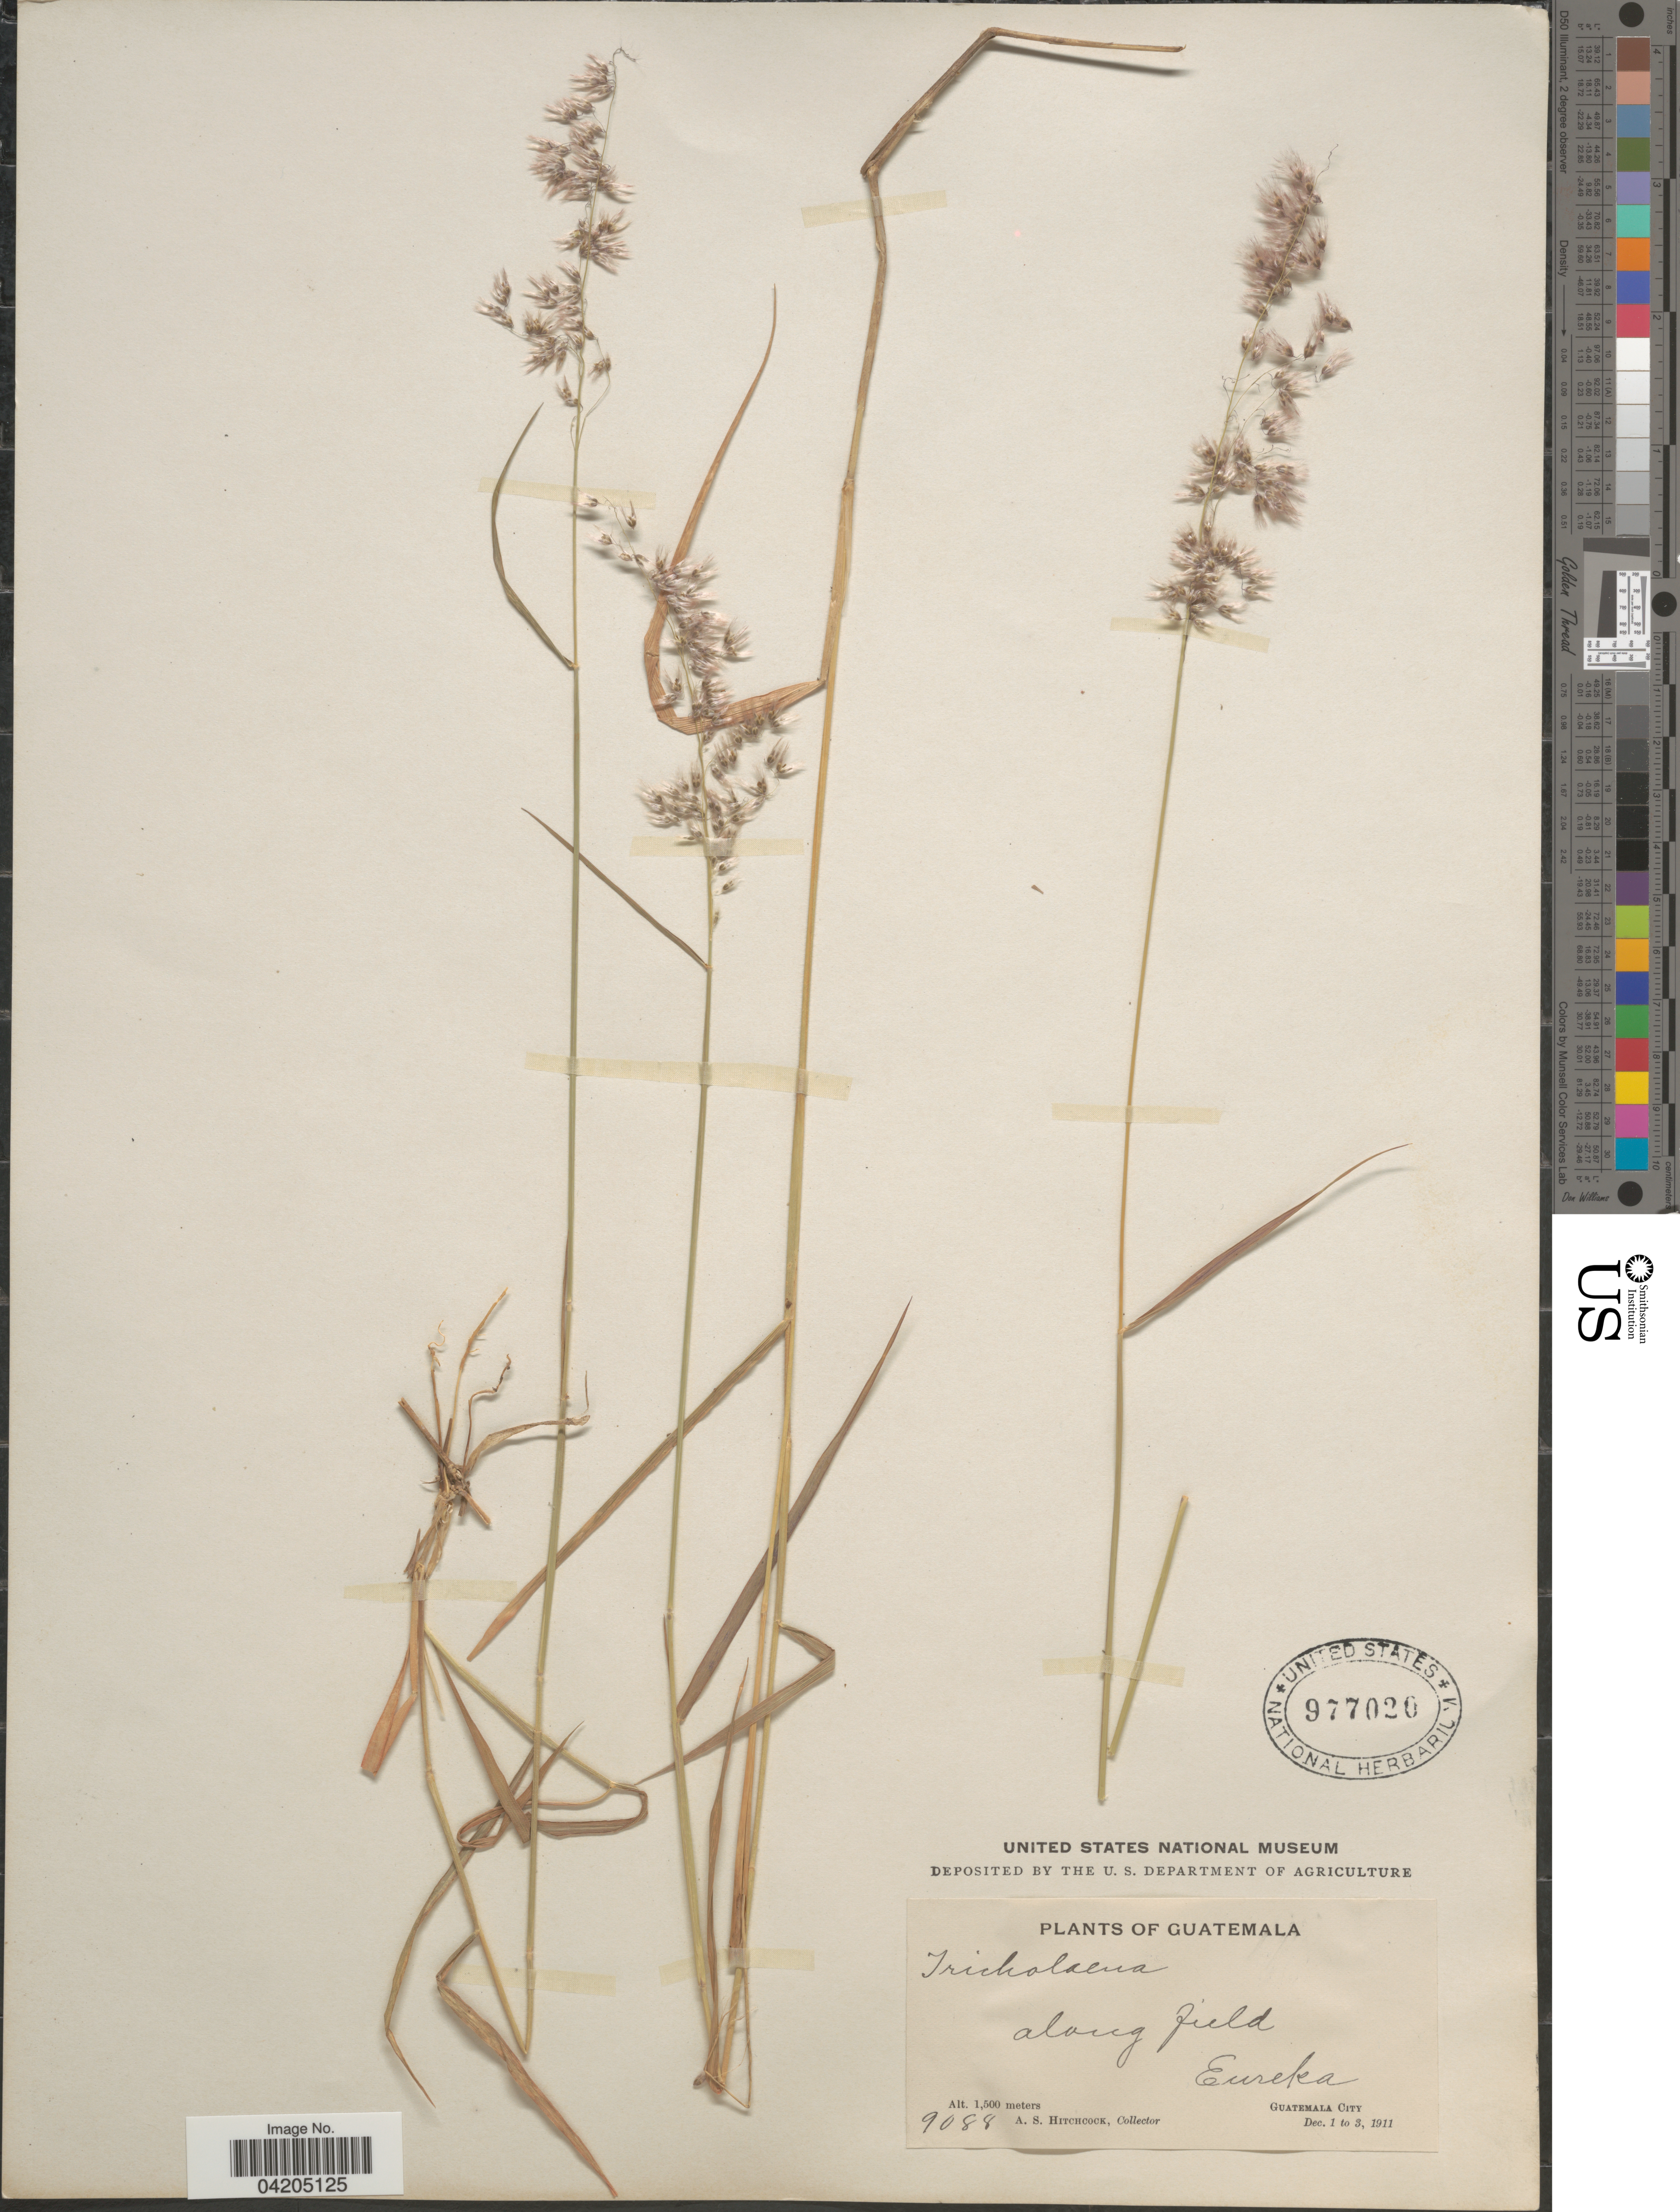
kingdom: Plantae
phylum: Tracheophyta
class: Liliopsida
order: Poales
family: Poaceae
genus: Melinis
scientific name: Melinis repens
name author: (Willd.) Zizka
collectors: A. S. Hitchcock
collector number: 9088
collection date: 1911-12-01/1911-12-03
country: Guatemala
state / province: Guatemala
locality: Along field. Eureka. Guatemala City.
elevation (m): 1500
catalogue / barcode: US 977020